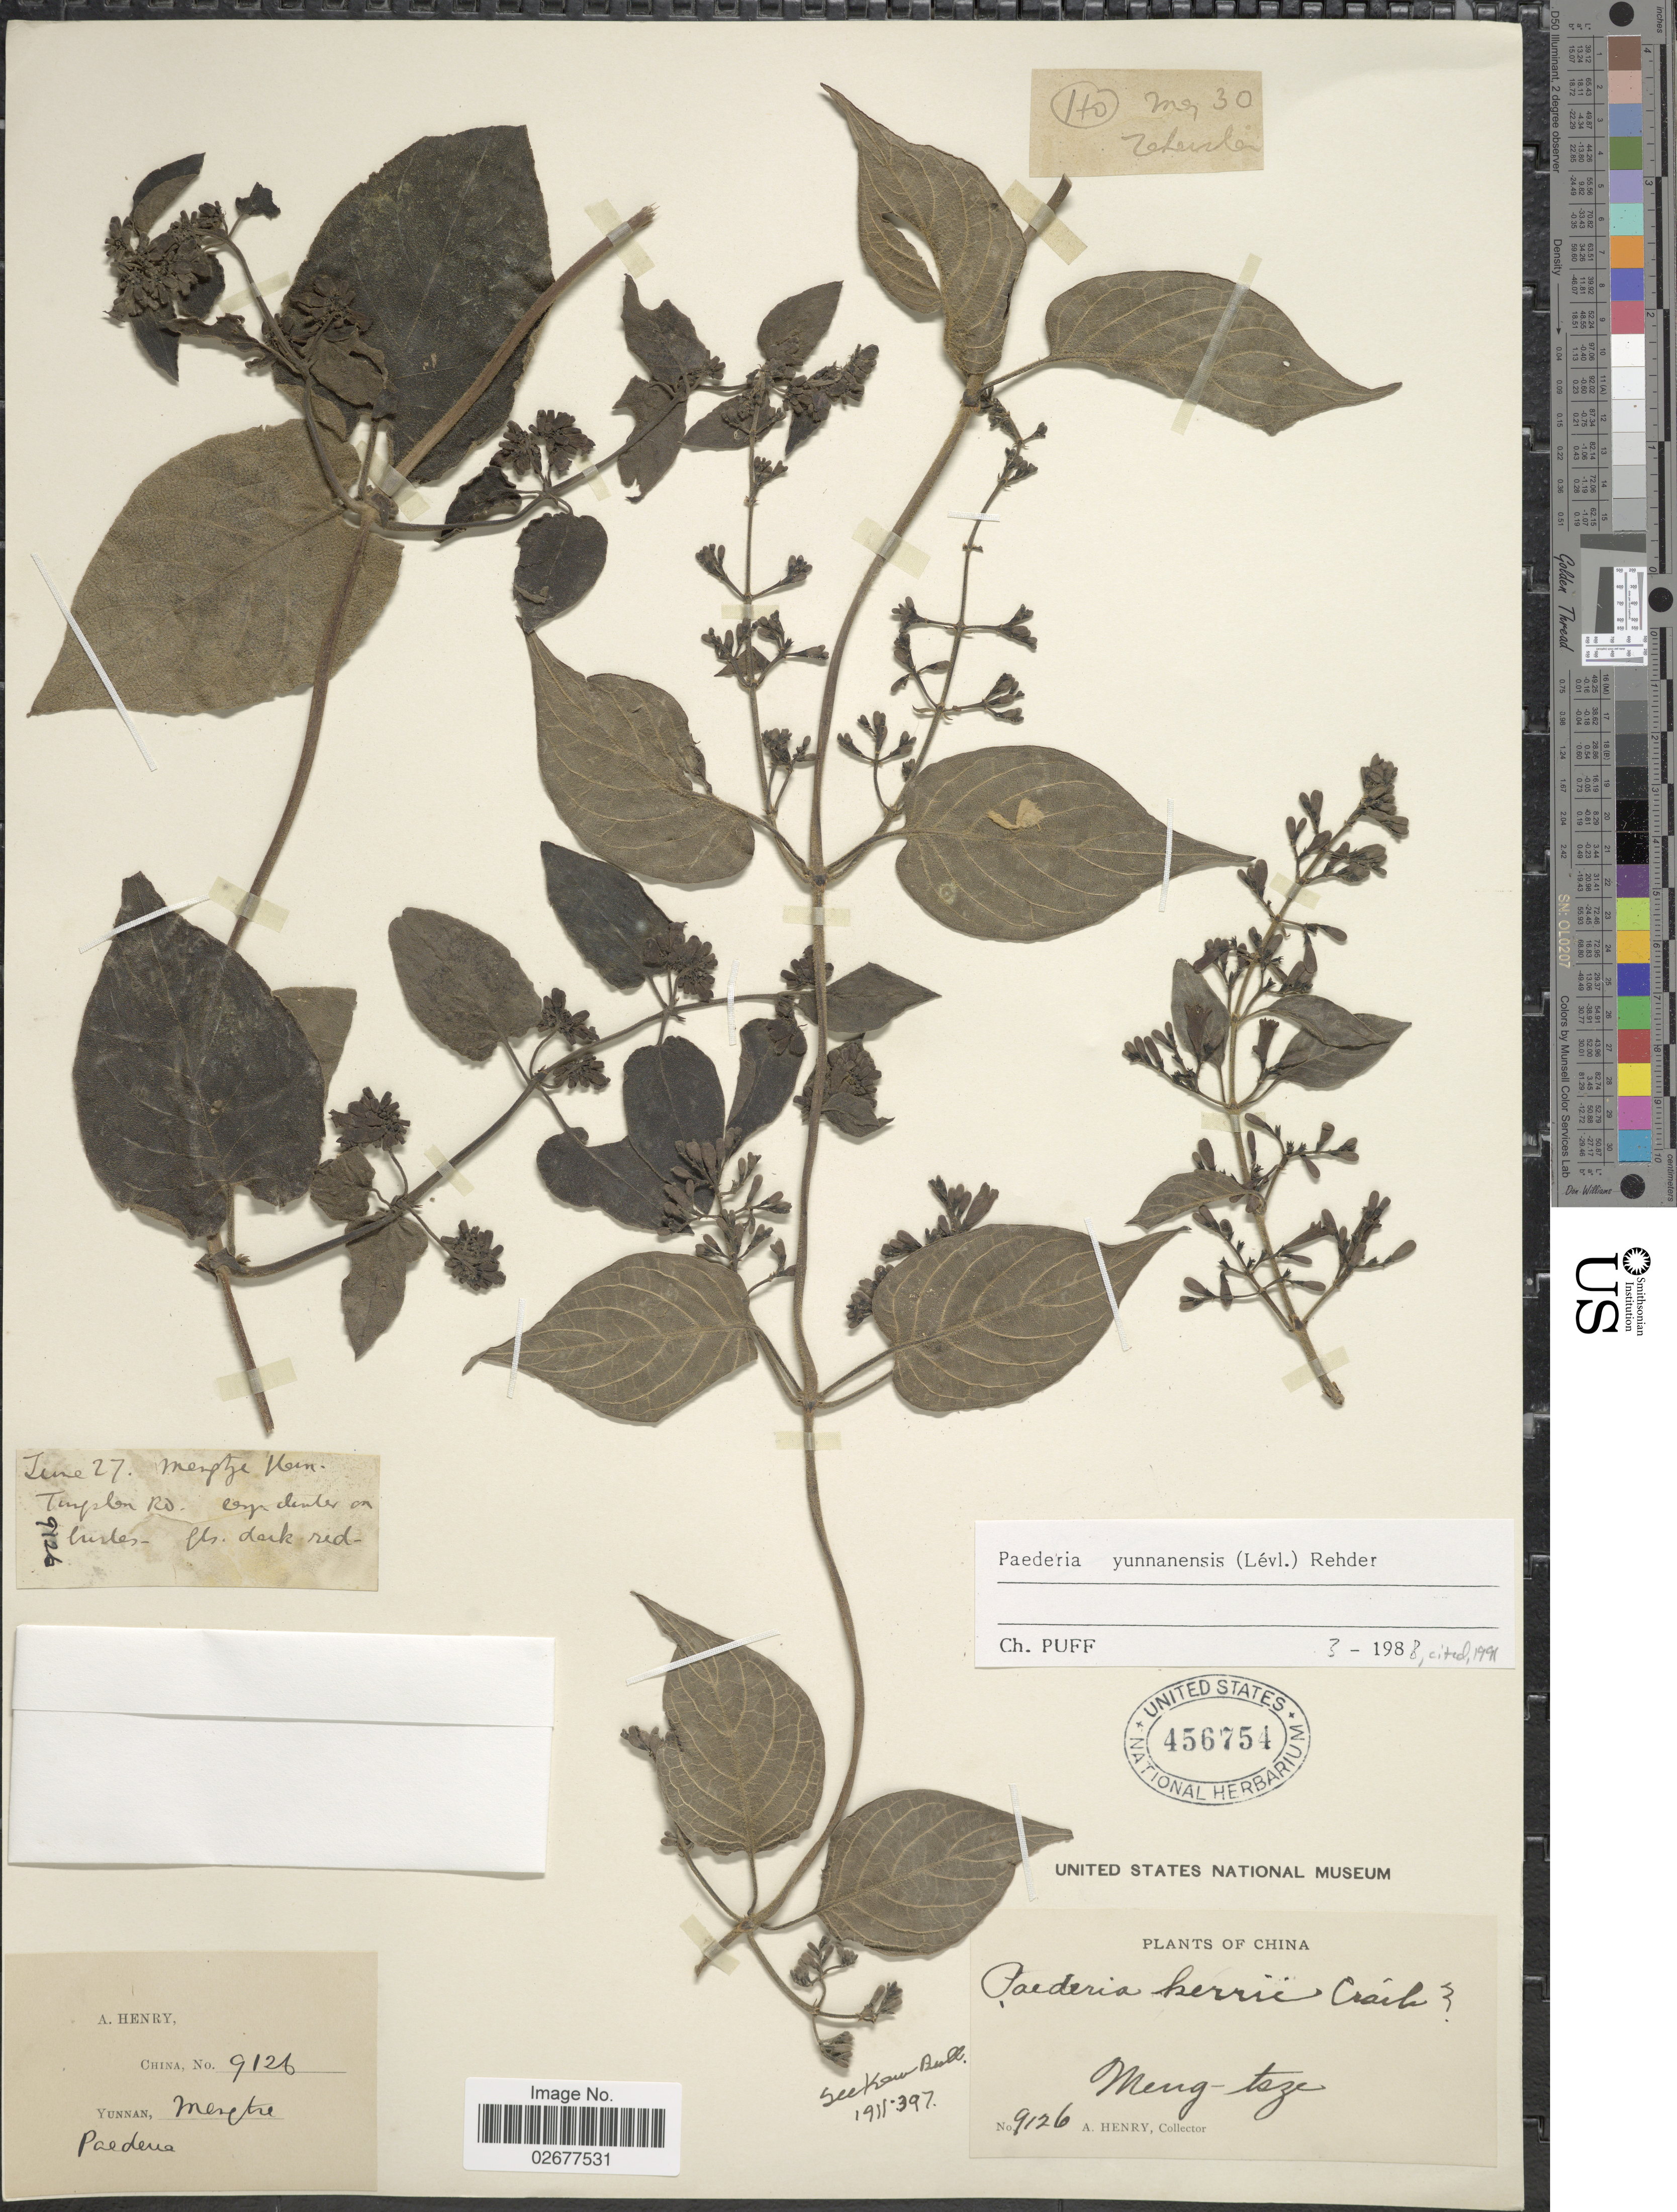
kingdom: Plantae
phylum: Tracheophyta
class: Magnoliopsida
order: Gentianales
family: Rubiaceae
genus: Paederia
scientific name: Paederia yunnanensis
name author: (H. Lév.) Rehder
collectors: A. Henry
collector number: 9126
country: China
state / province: Yunnan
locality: Meng-tsze.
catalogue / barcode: US 456754